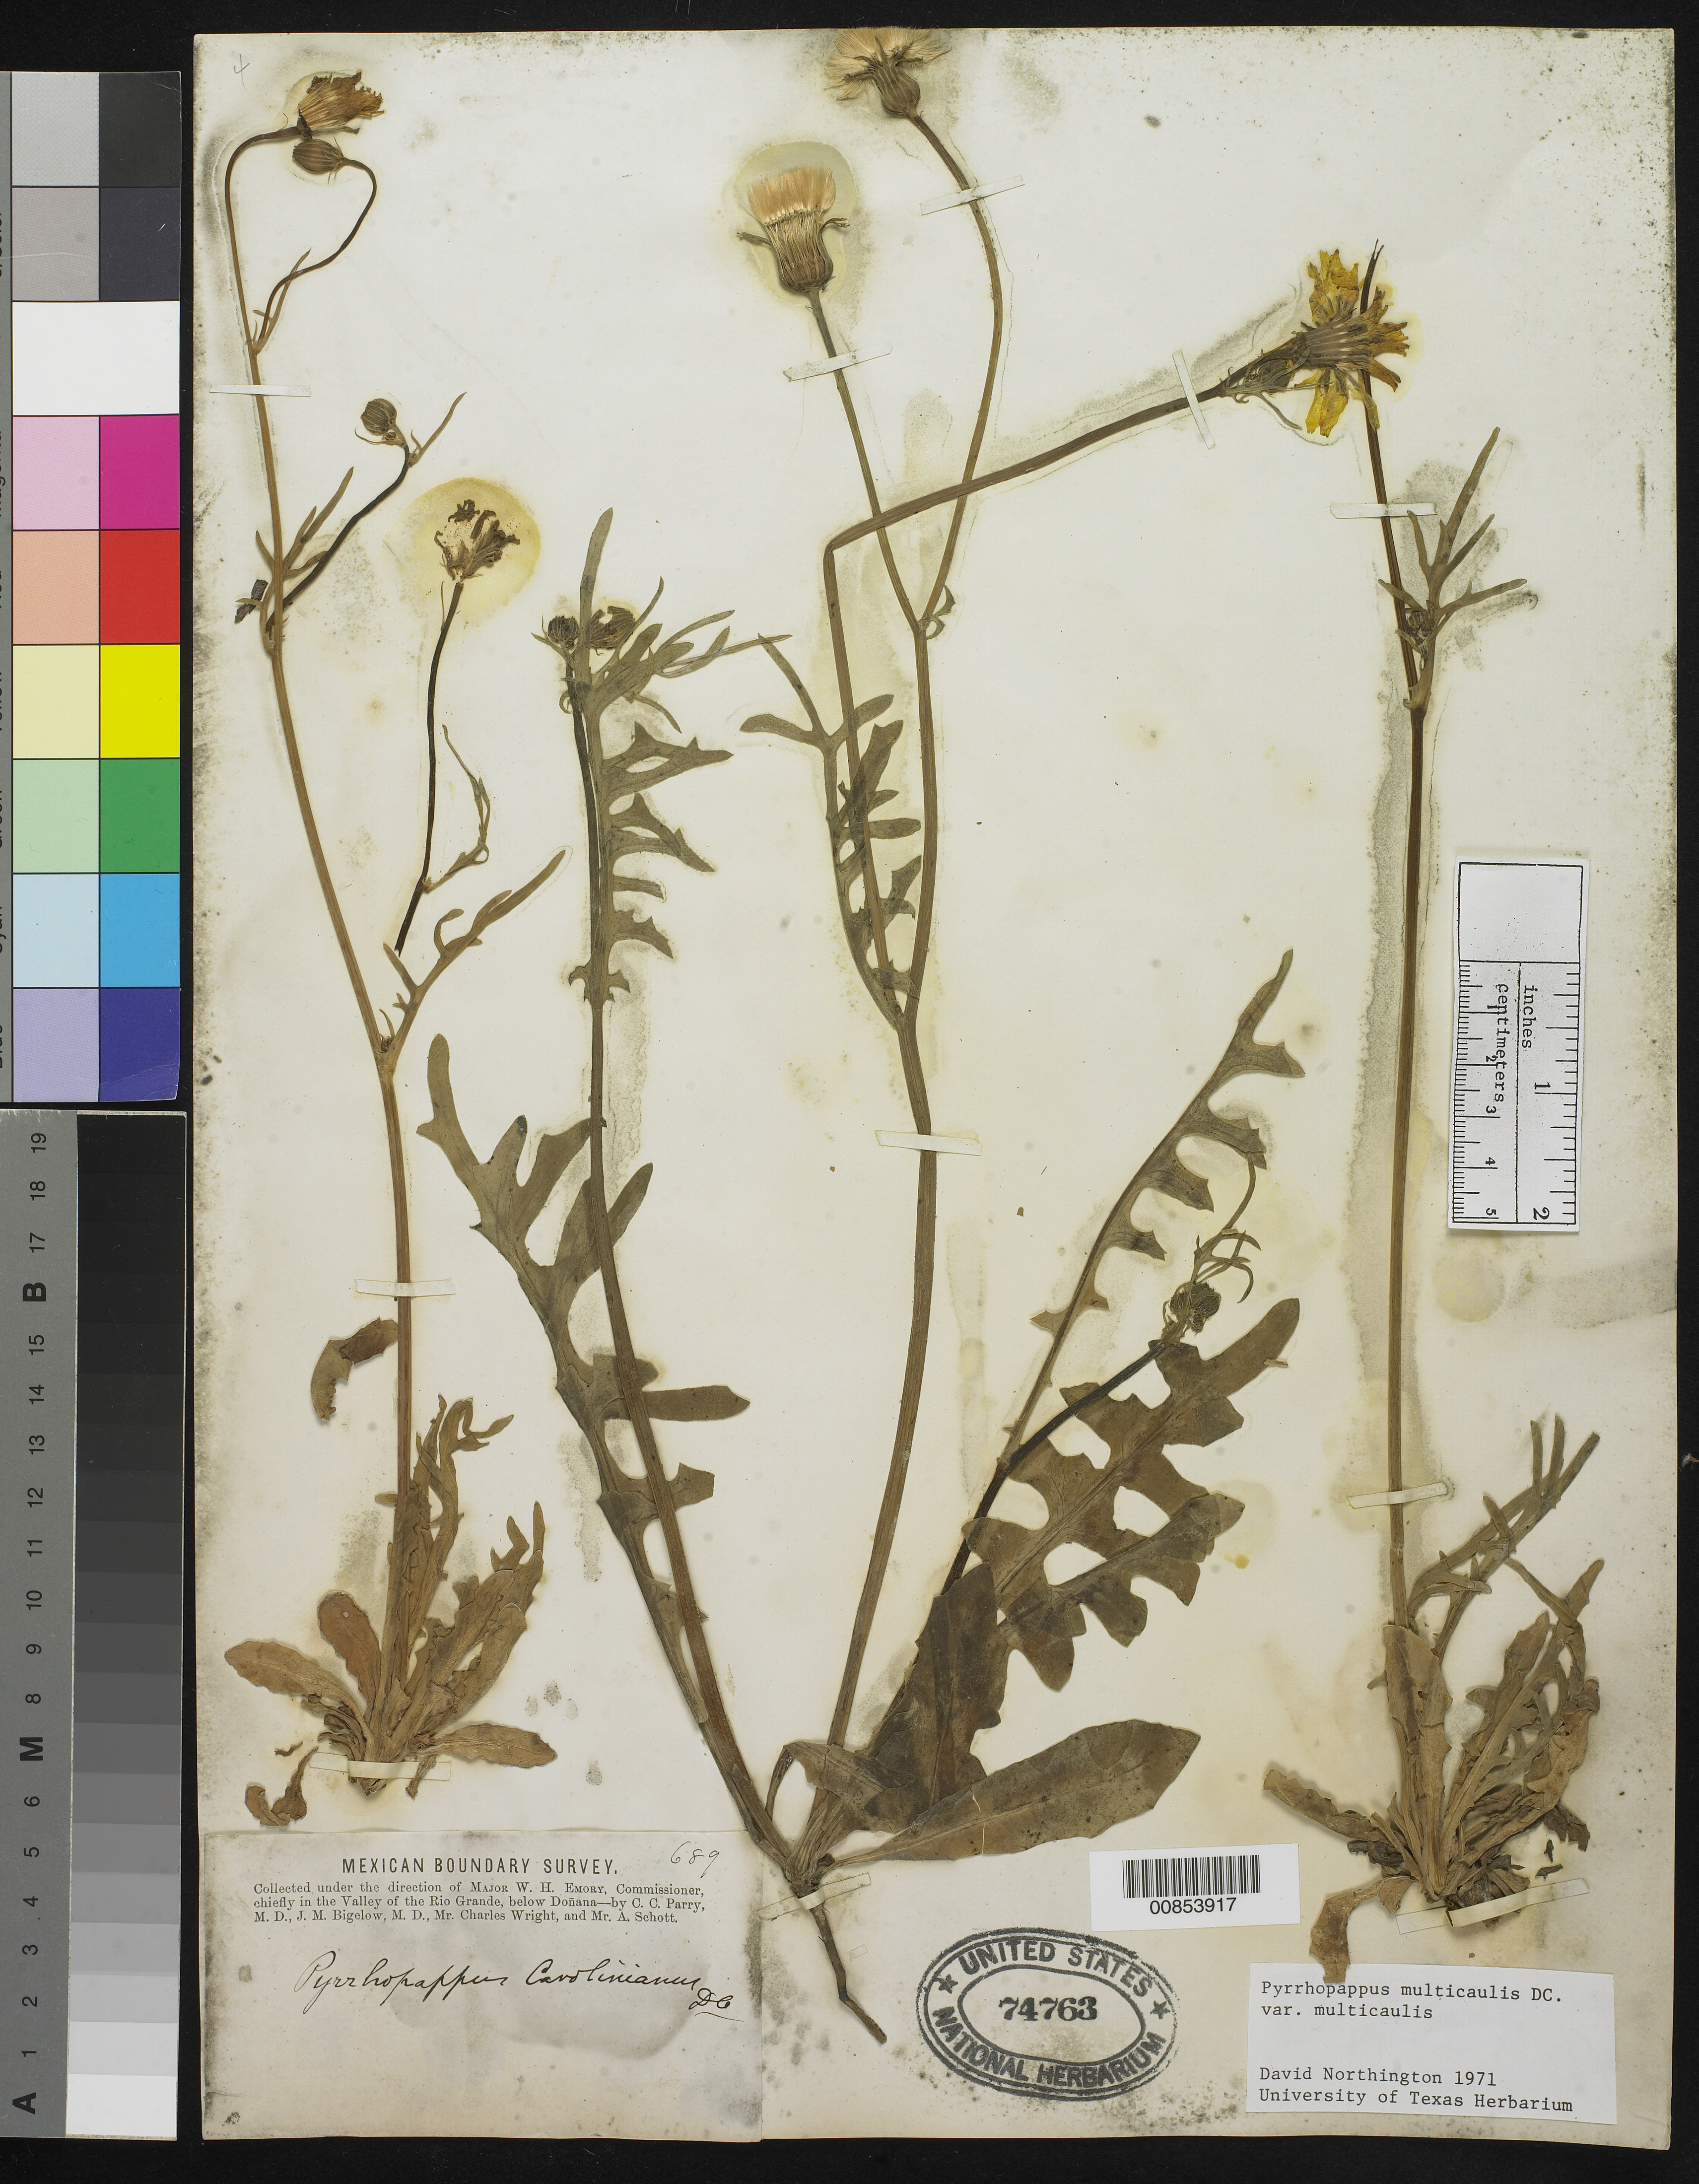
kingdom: Plantae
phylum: Tracheophyta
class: Magnoliopsida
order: Asterales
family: Asteraceae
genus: Pyrrhopappus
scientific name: Pyrrhopappus pauciflorus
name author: (D. Don) DC.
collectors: C. C. Parry, J. M. Bigelow, C. Wright & A. C. V. Schott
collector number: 689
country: United States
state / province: New Mexico / Texas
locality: Valley of the Rio Grande, below Doñana.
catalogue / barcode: US 74763